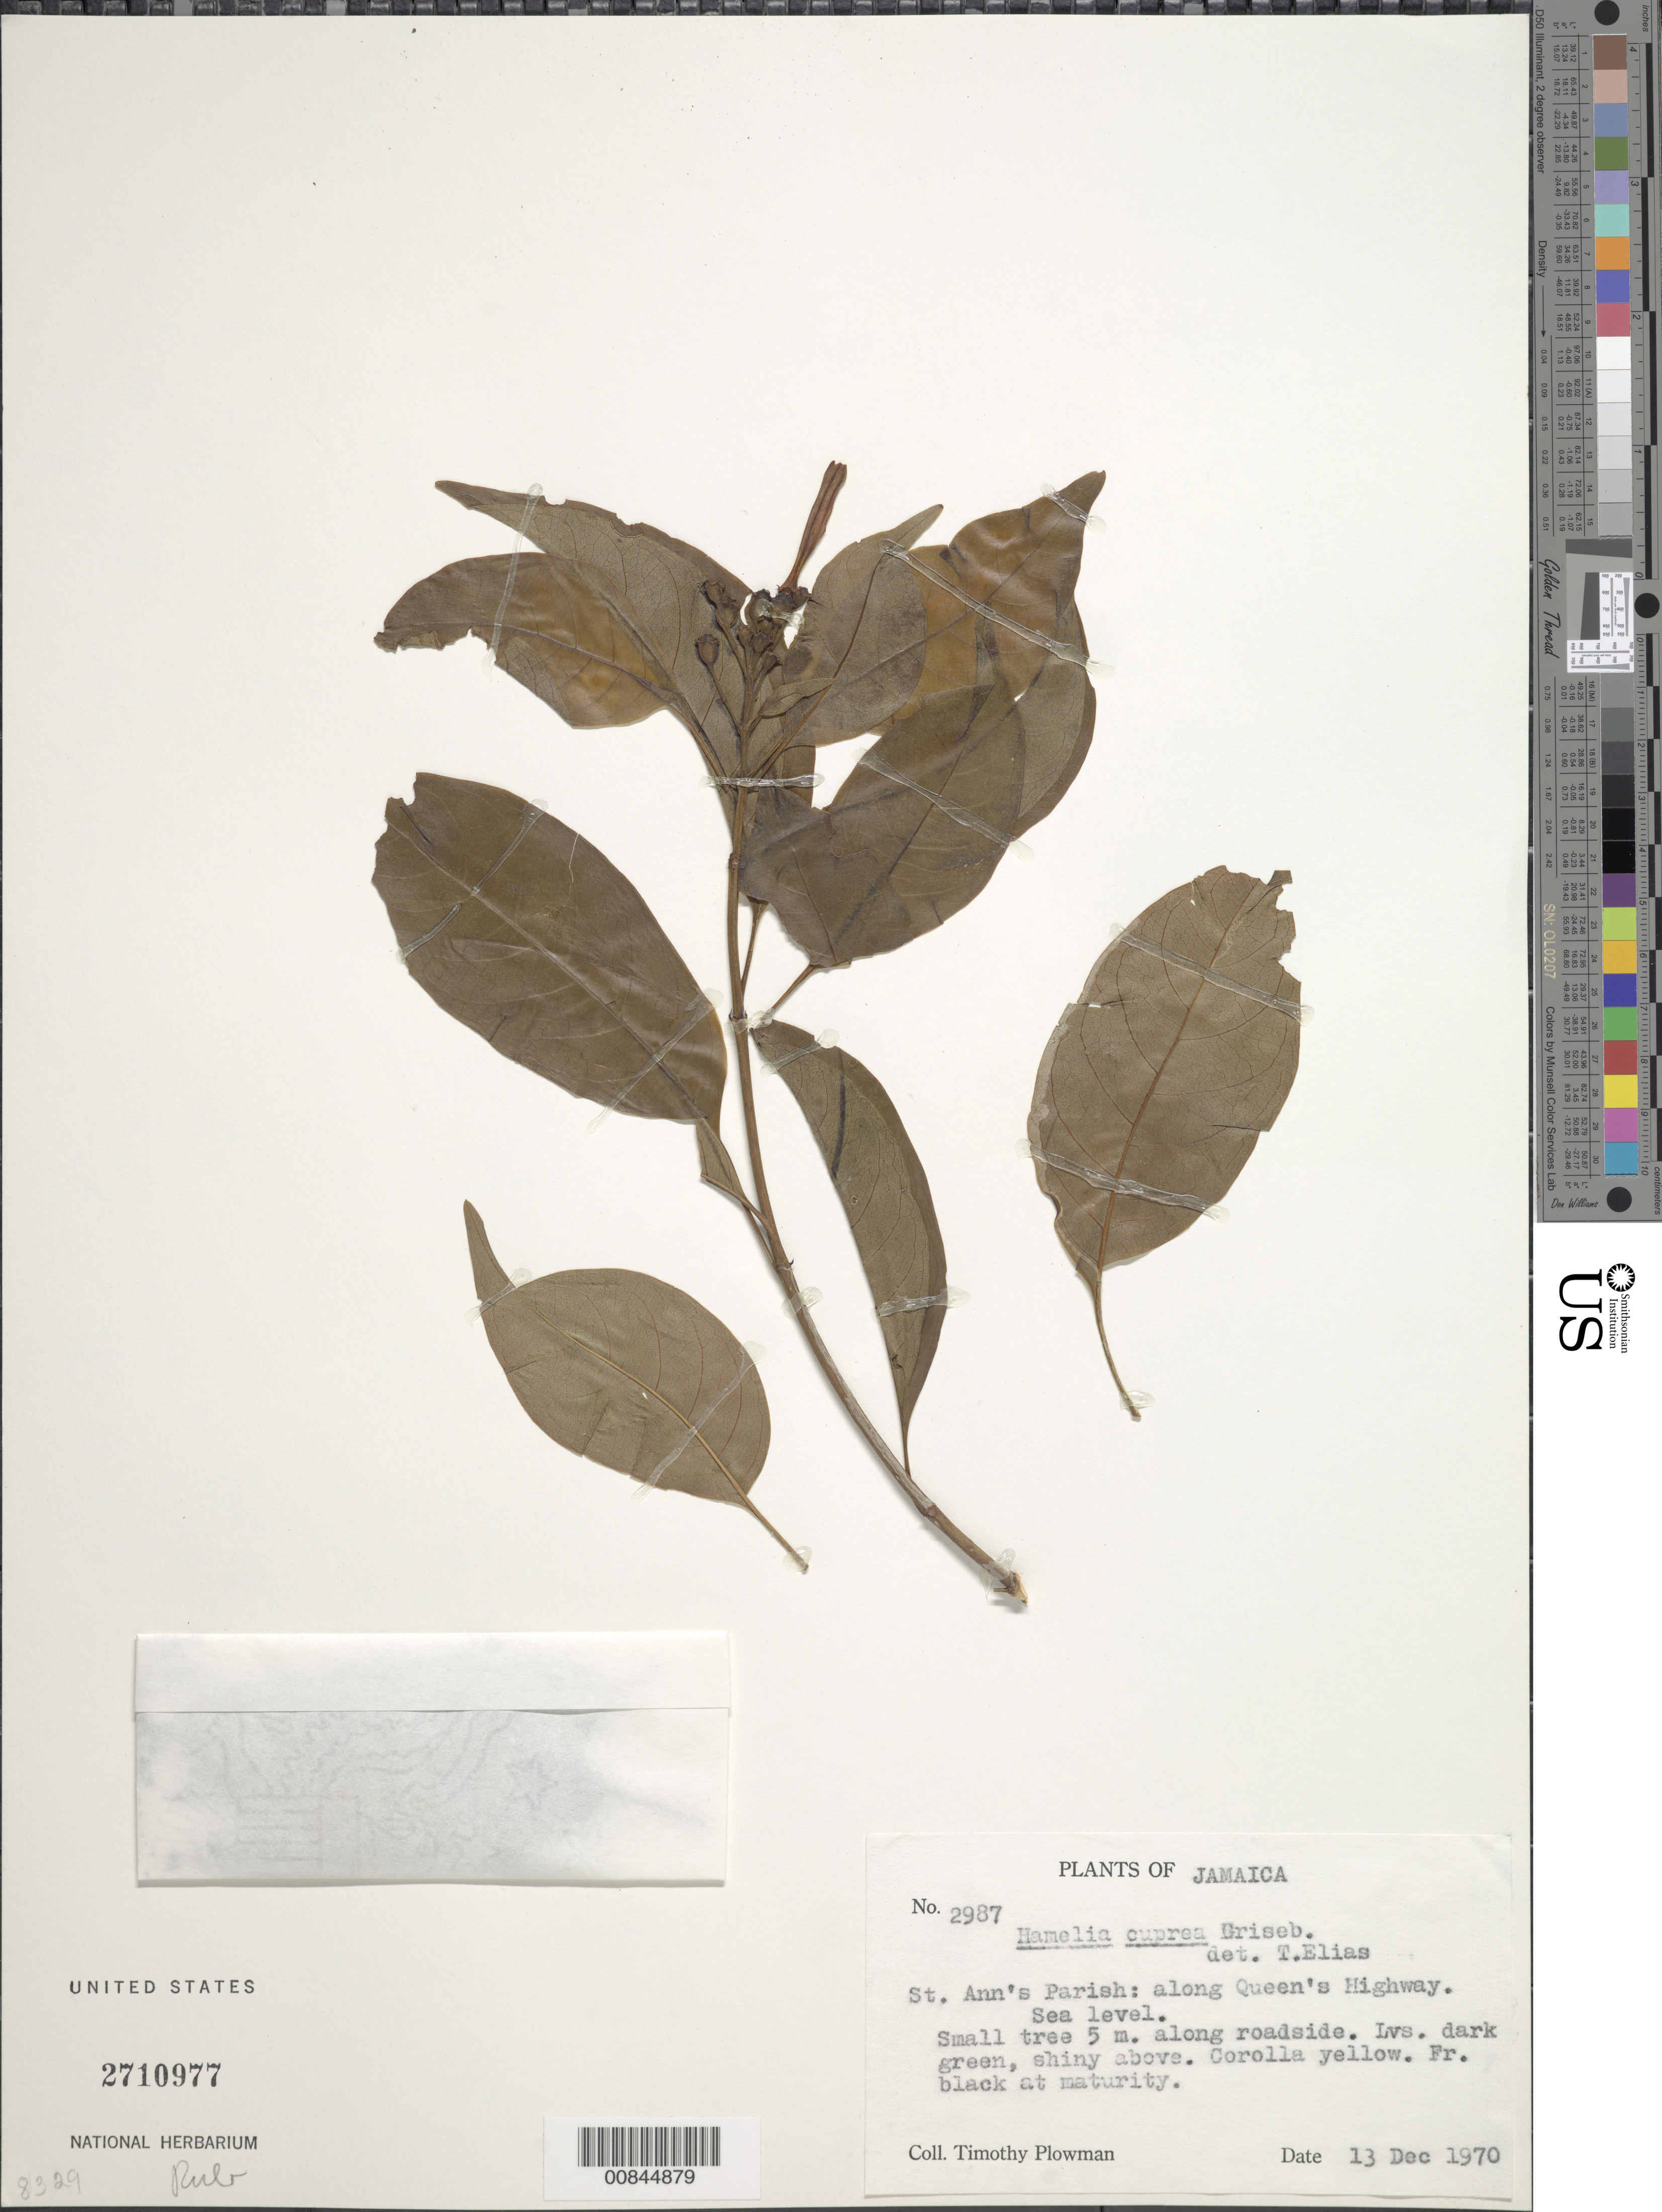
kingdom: Plantae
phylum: Tracheophyta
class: Magnoliopsida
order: Gentianales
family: Rubiaceae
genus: Hamelia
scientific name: Hamelia cuprea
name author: Griseb.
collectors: T. Plowman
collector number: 2987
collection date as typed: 13 Dec 1970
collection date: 1970-12-13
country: Jamaica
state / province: Saint Ann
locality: Along Queen's Highway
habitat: Along roadside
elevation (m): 0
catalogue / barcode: US 2710977